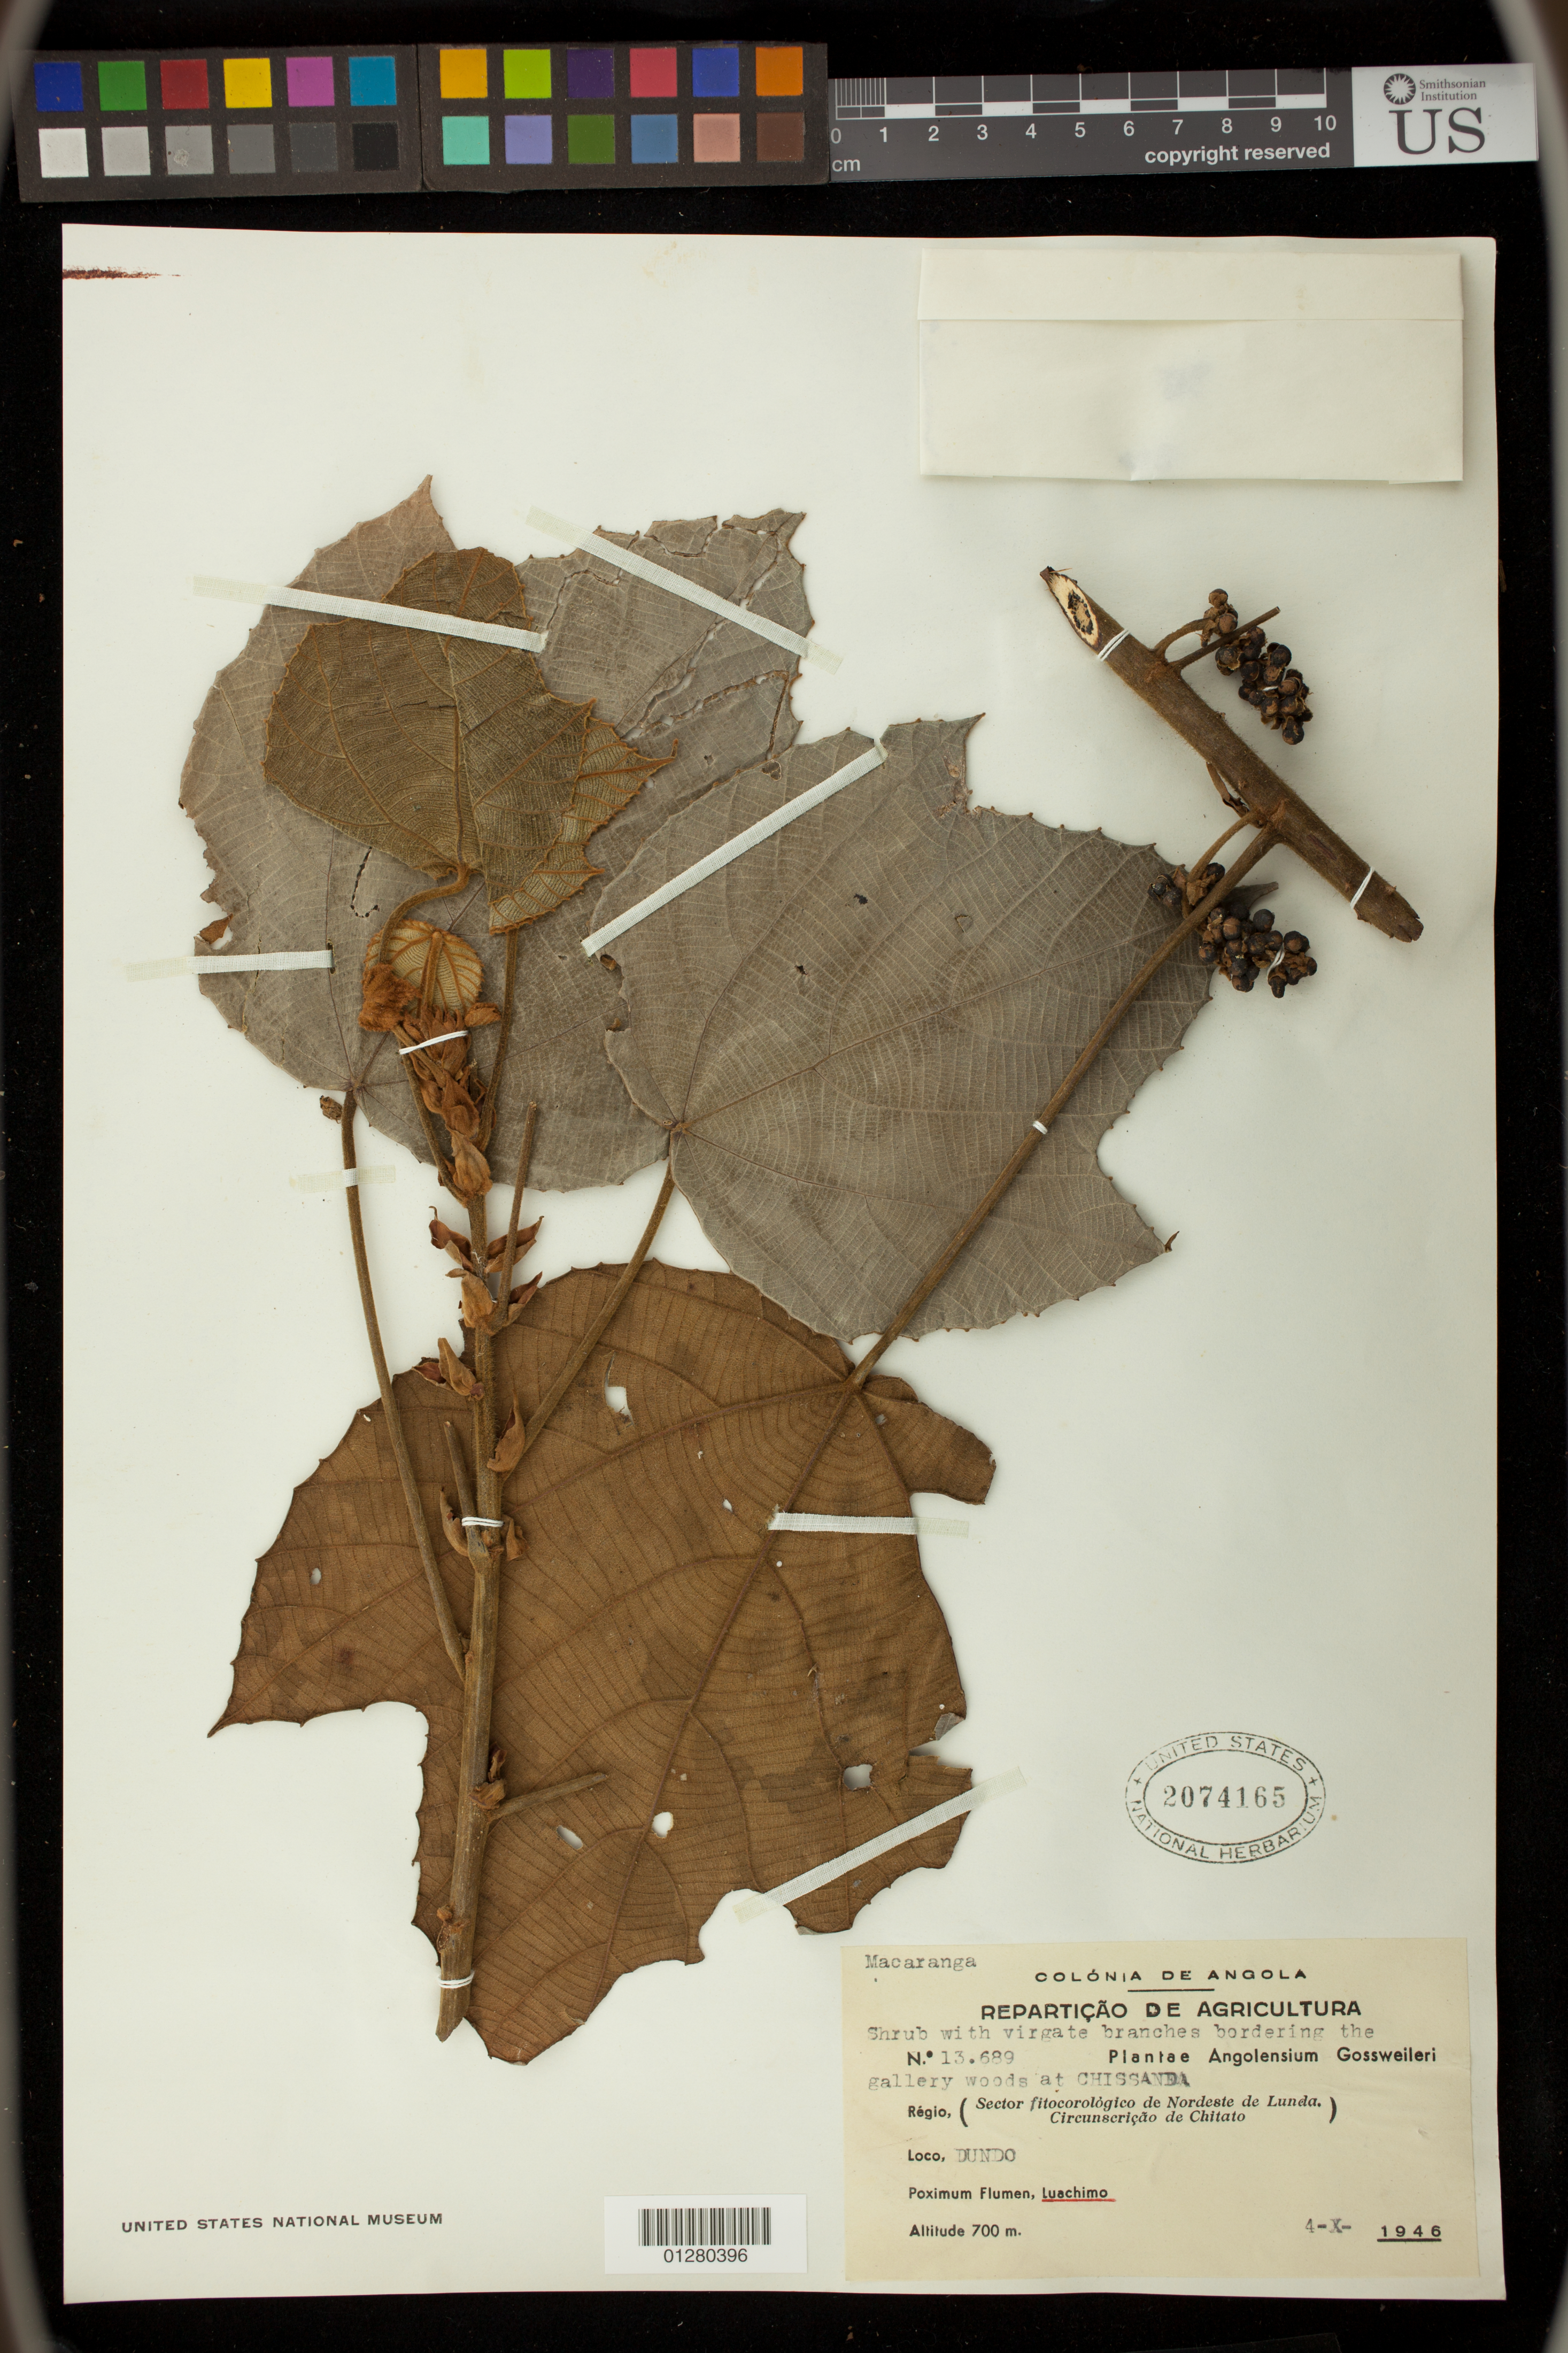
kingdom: Plantae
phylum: Tracheophyta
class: Magnoliopsida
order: Malpighiales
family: Euphorbiaceae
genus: Macaranga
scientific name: Macaranga sp.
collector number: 13689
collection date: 1946-10-04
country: Angola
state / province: Lunda Norte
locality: gallery woods at Chissanda,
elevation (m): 700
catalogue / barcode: US 2074165